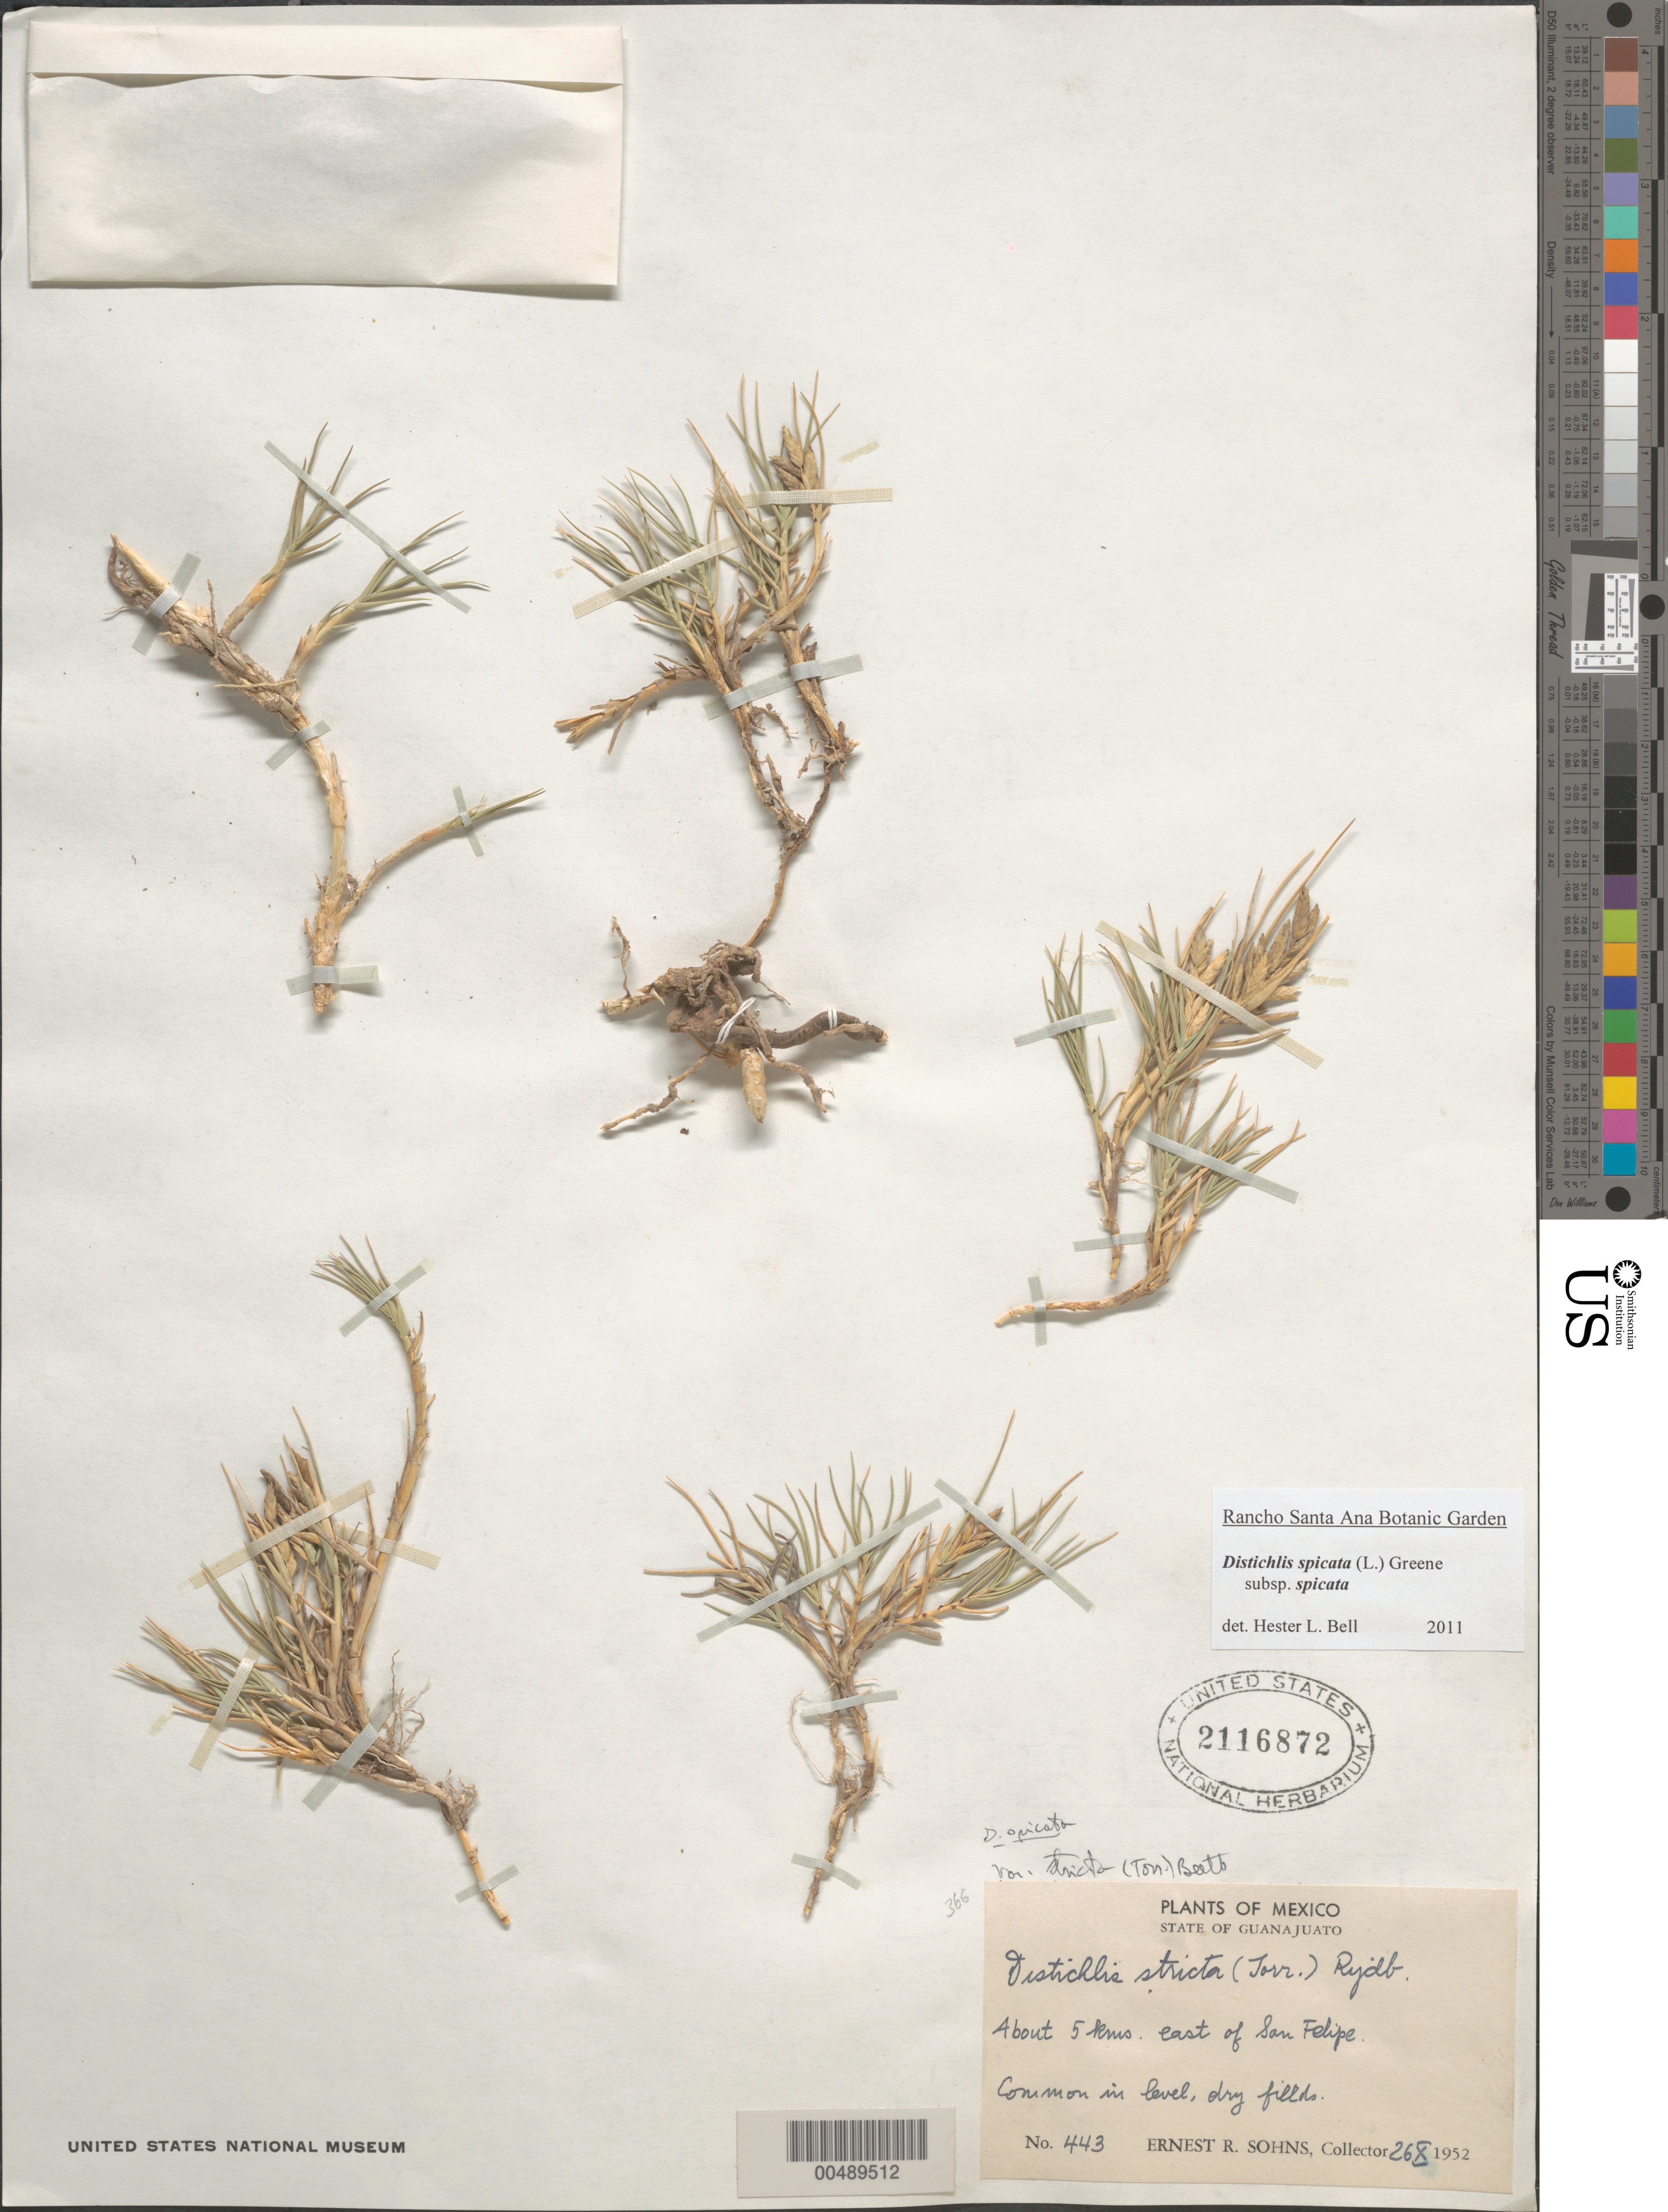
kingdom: Plantae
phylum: Tracheophyta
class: Liliopsida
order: Poales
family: Poaceae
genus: Distichlis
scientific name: Distichlis spicata subsp. spicata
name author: (L.) Greene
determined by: Bell, H. L.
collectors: E. R. Sohns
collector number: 443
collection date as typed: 26 Oct 1952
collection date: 1952-10-26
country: Mexico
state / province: Guanajuato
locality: About 5 km E of San Felipe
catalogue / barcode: US 2116872